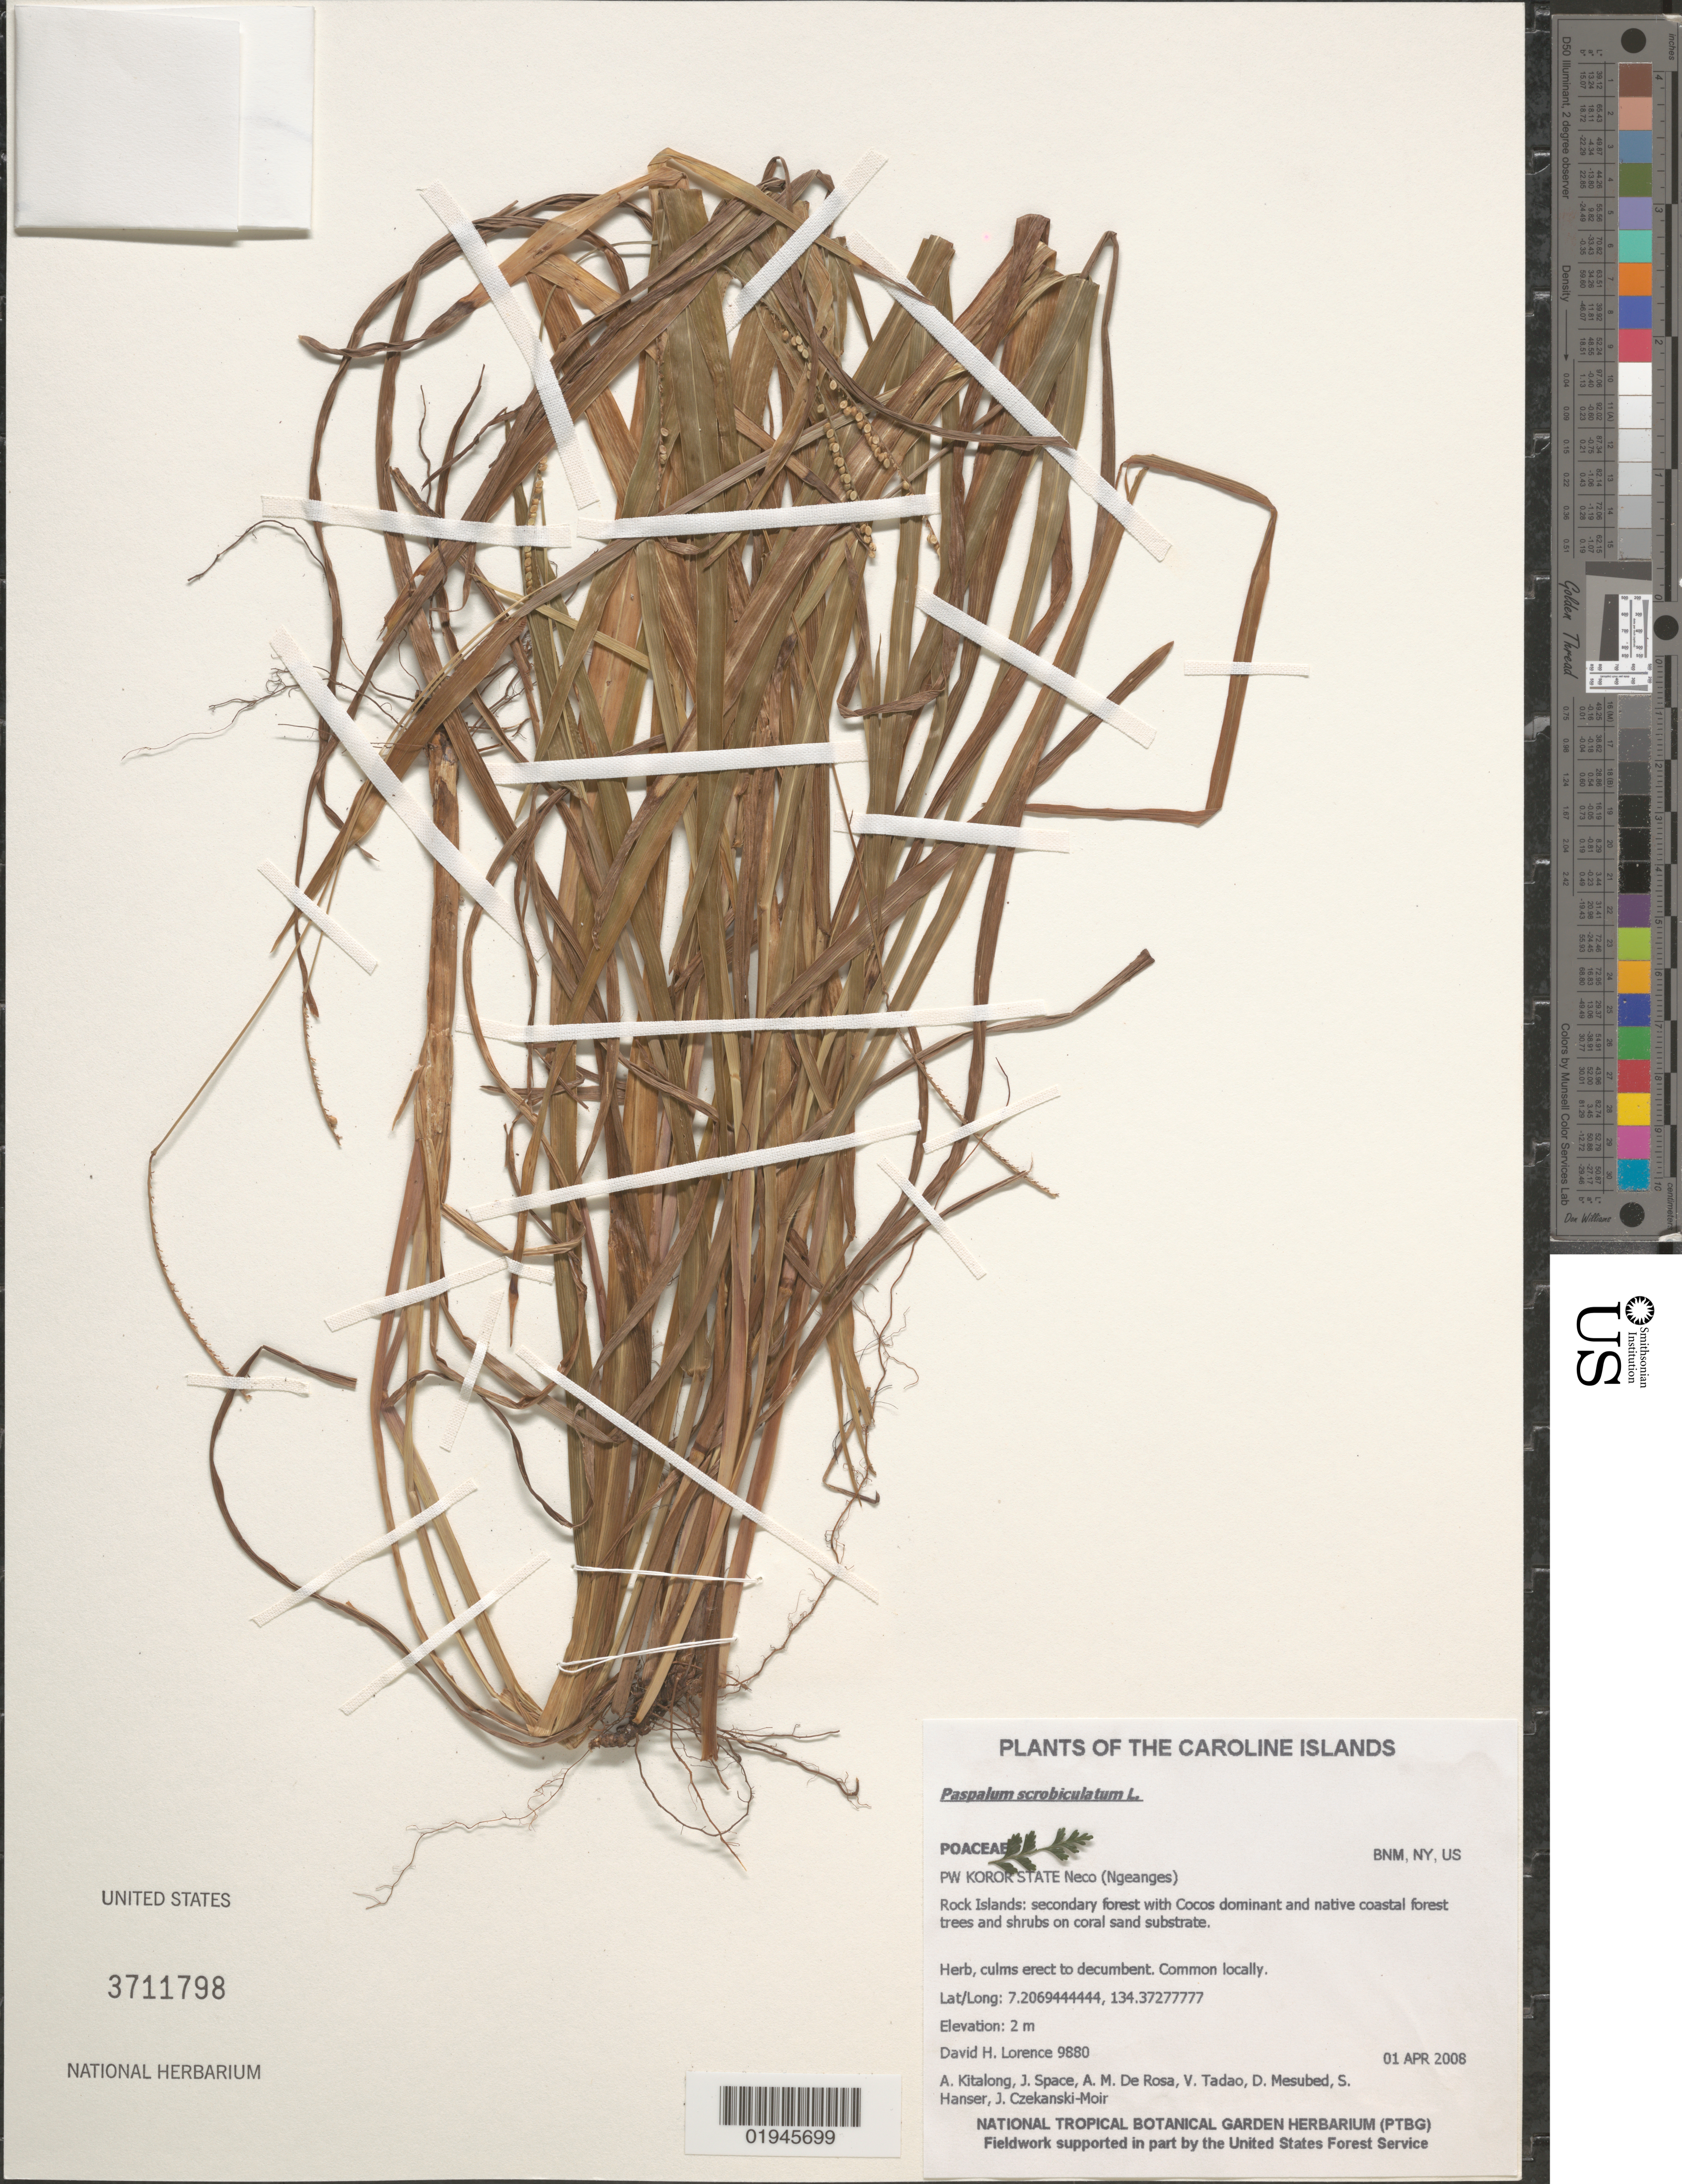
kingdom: Plantae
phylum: Tracheophyta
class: Liliopsida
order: Poales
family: Poaceae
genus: Paspalum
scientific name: Paspalum scrobiculatum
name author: L.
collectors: D. Lorence, A. Kitalong, J. Space, A. De Rosa, V. Tadao, D. Mesubed & S. Hanser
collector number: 9880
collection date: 2008-04-01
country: Palau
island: Ngeanges (Gaiangas)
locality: Neco (Ngeanges), Secondary coastal forest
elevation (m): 2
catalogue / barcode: US 3711798